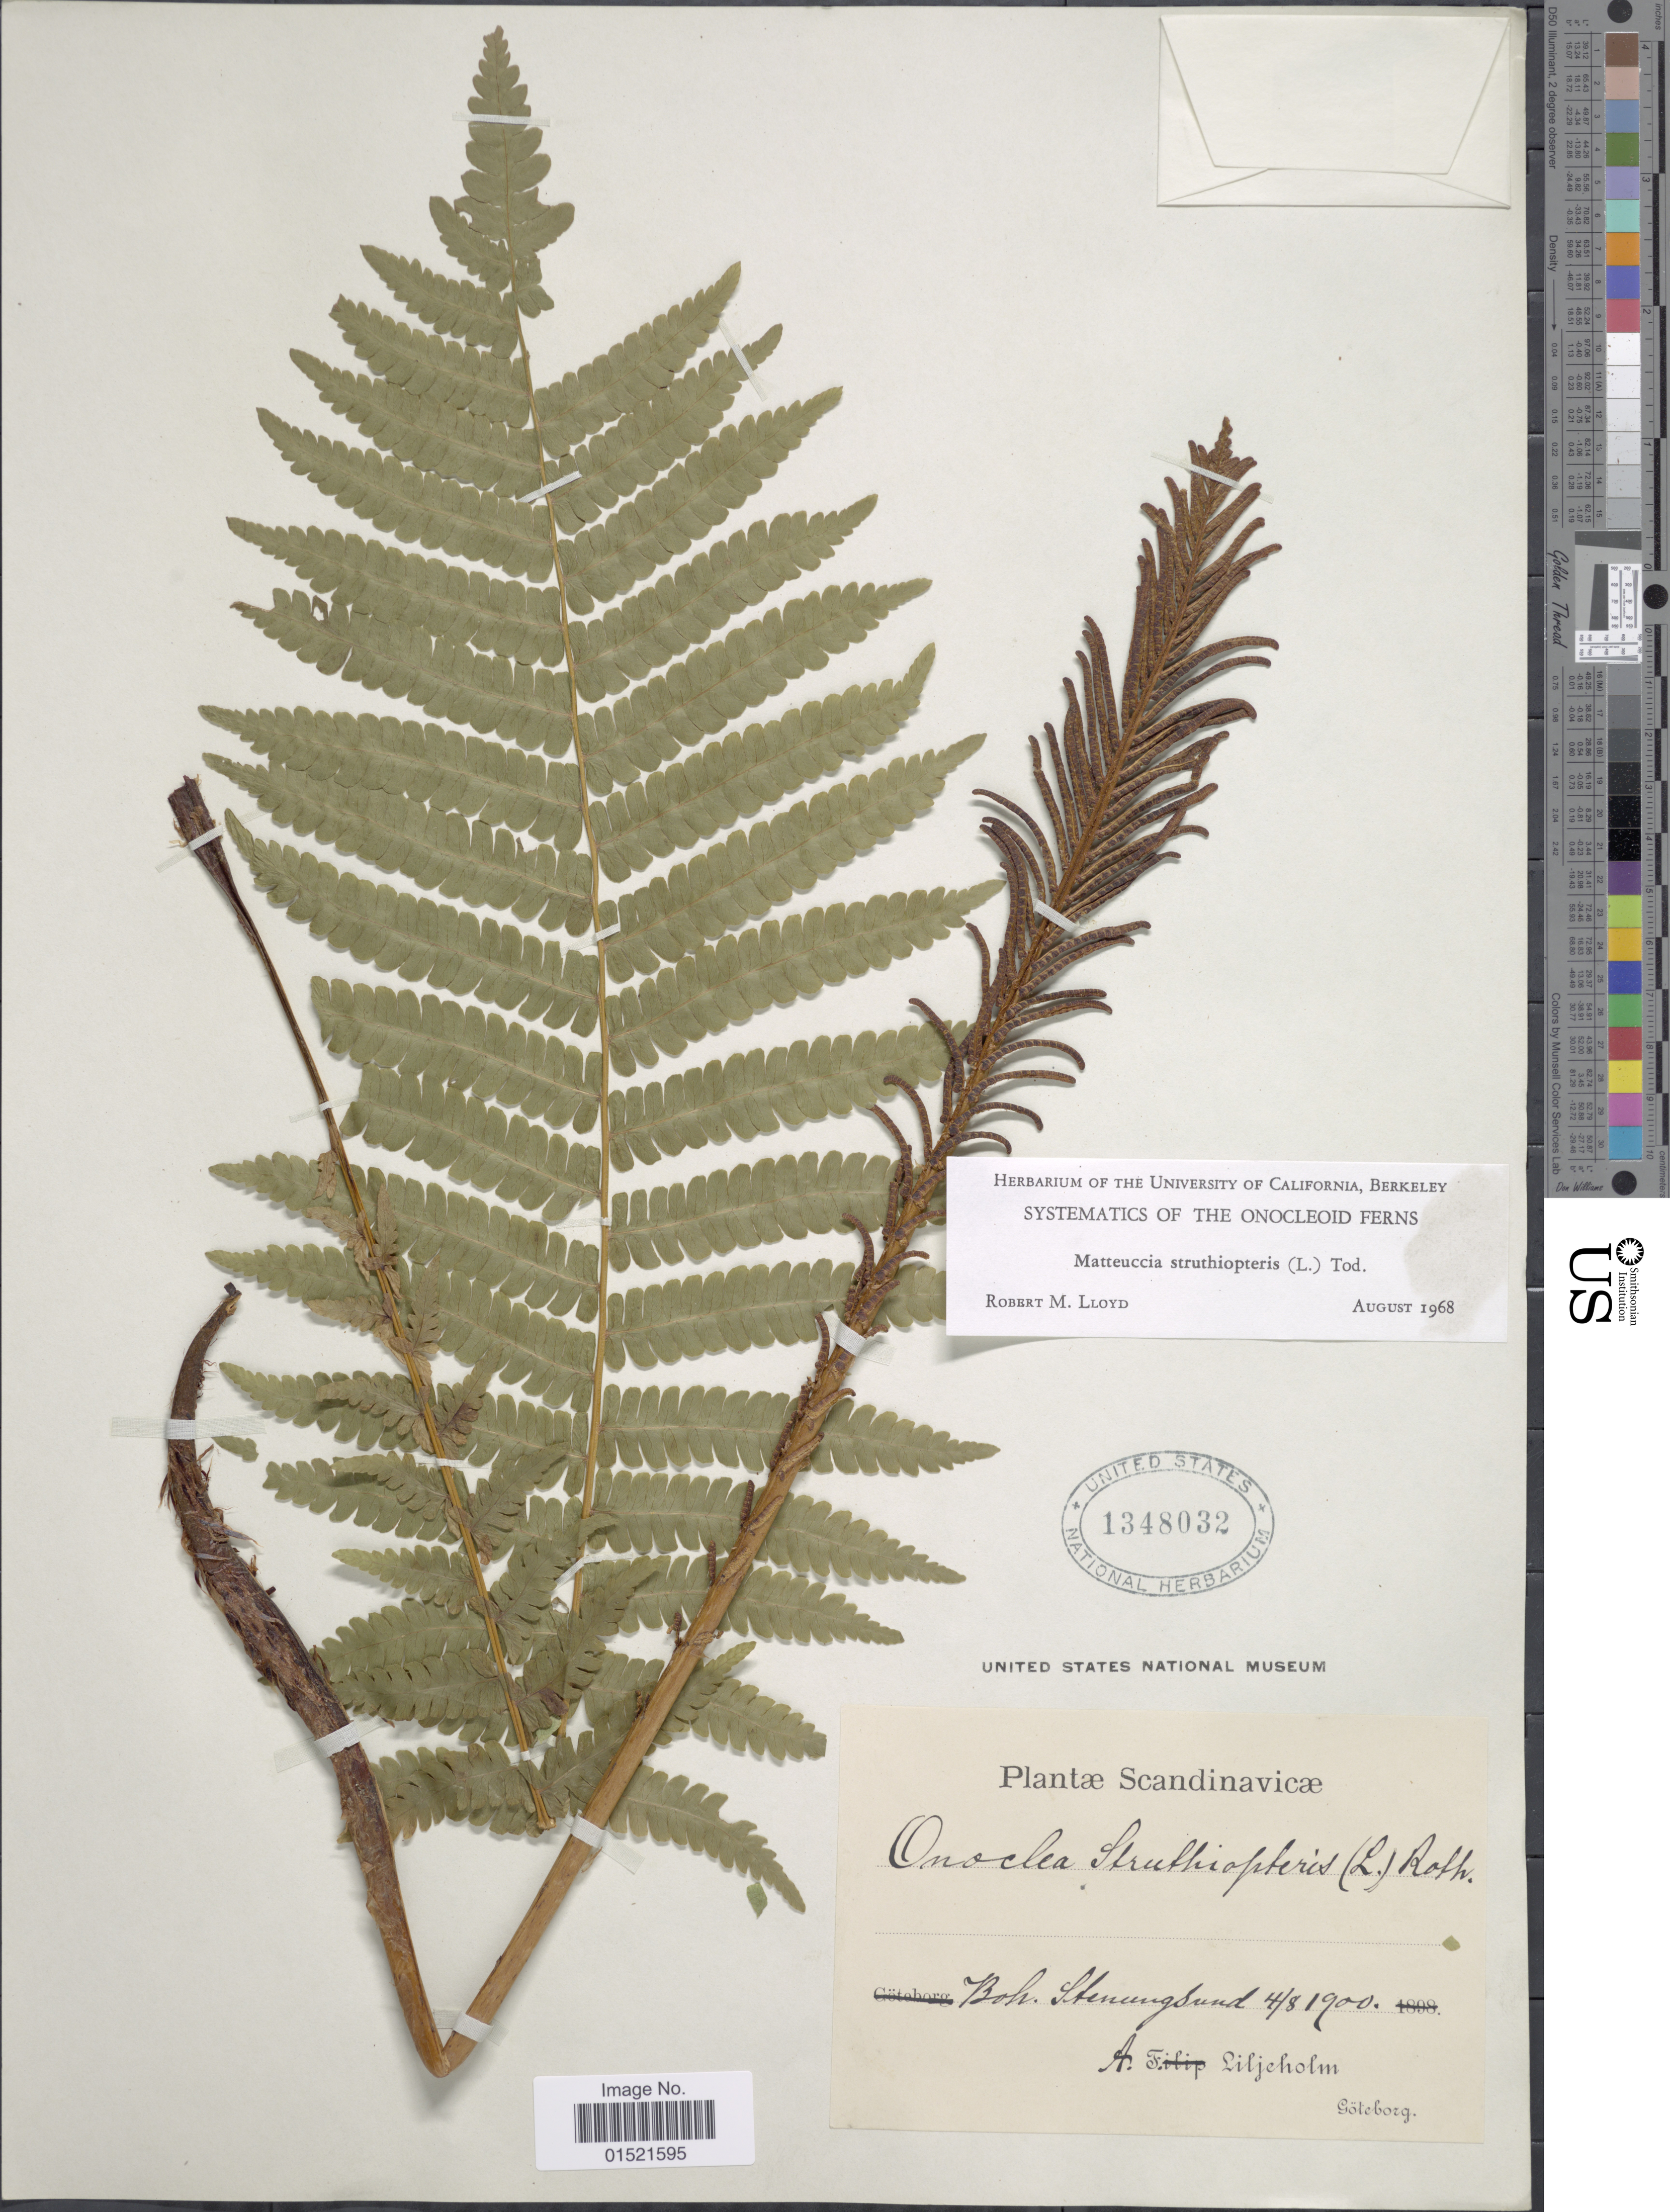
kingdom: Plantae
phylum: Tracheophyta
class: Polypodiopsida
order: Polypodiales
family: Onocleaceae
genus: Matteuccia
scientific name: Matteuccia struthiopteris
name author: (L.) Tod.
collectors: A. Liljeholm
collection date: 1900-08-04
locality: Scandinavicae, Boh. Itenungsund [interpreted]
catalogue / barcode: US 1348032